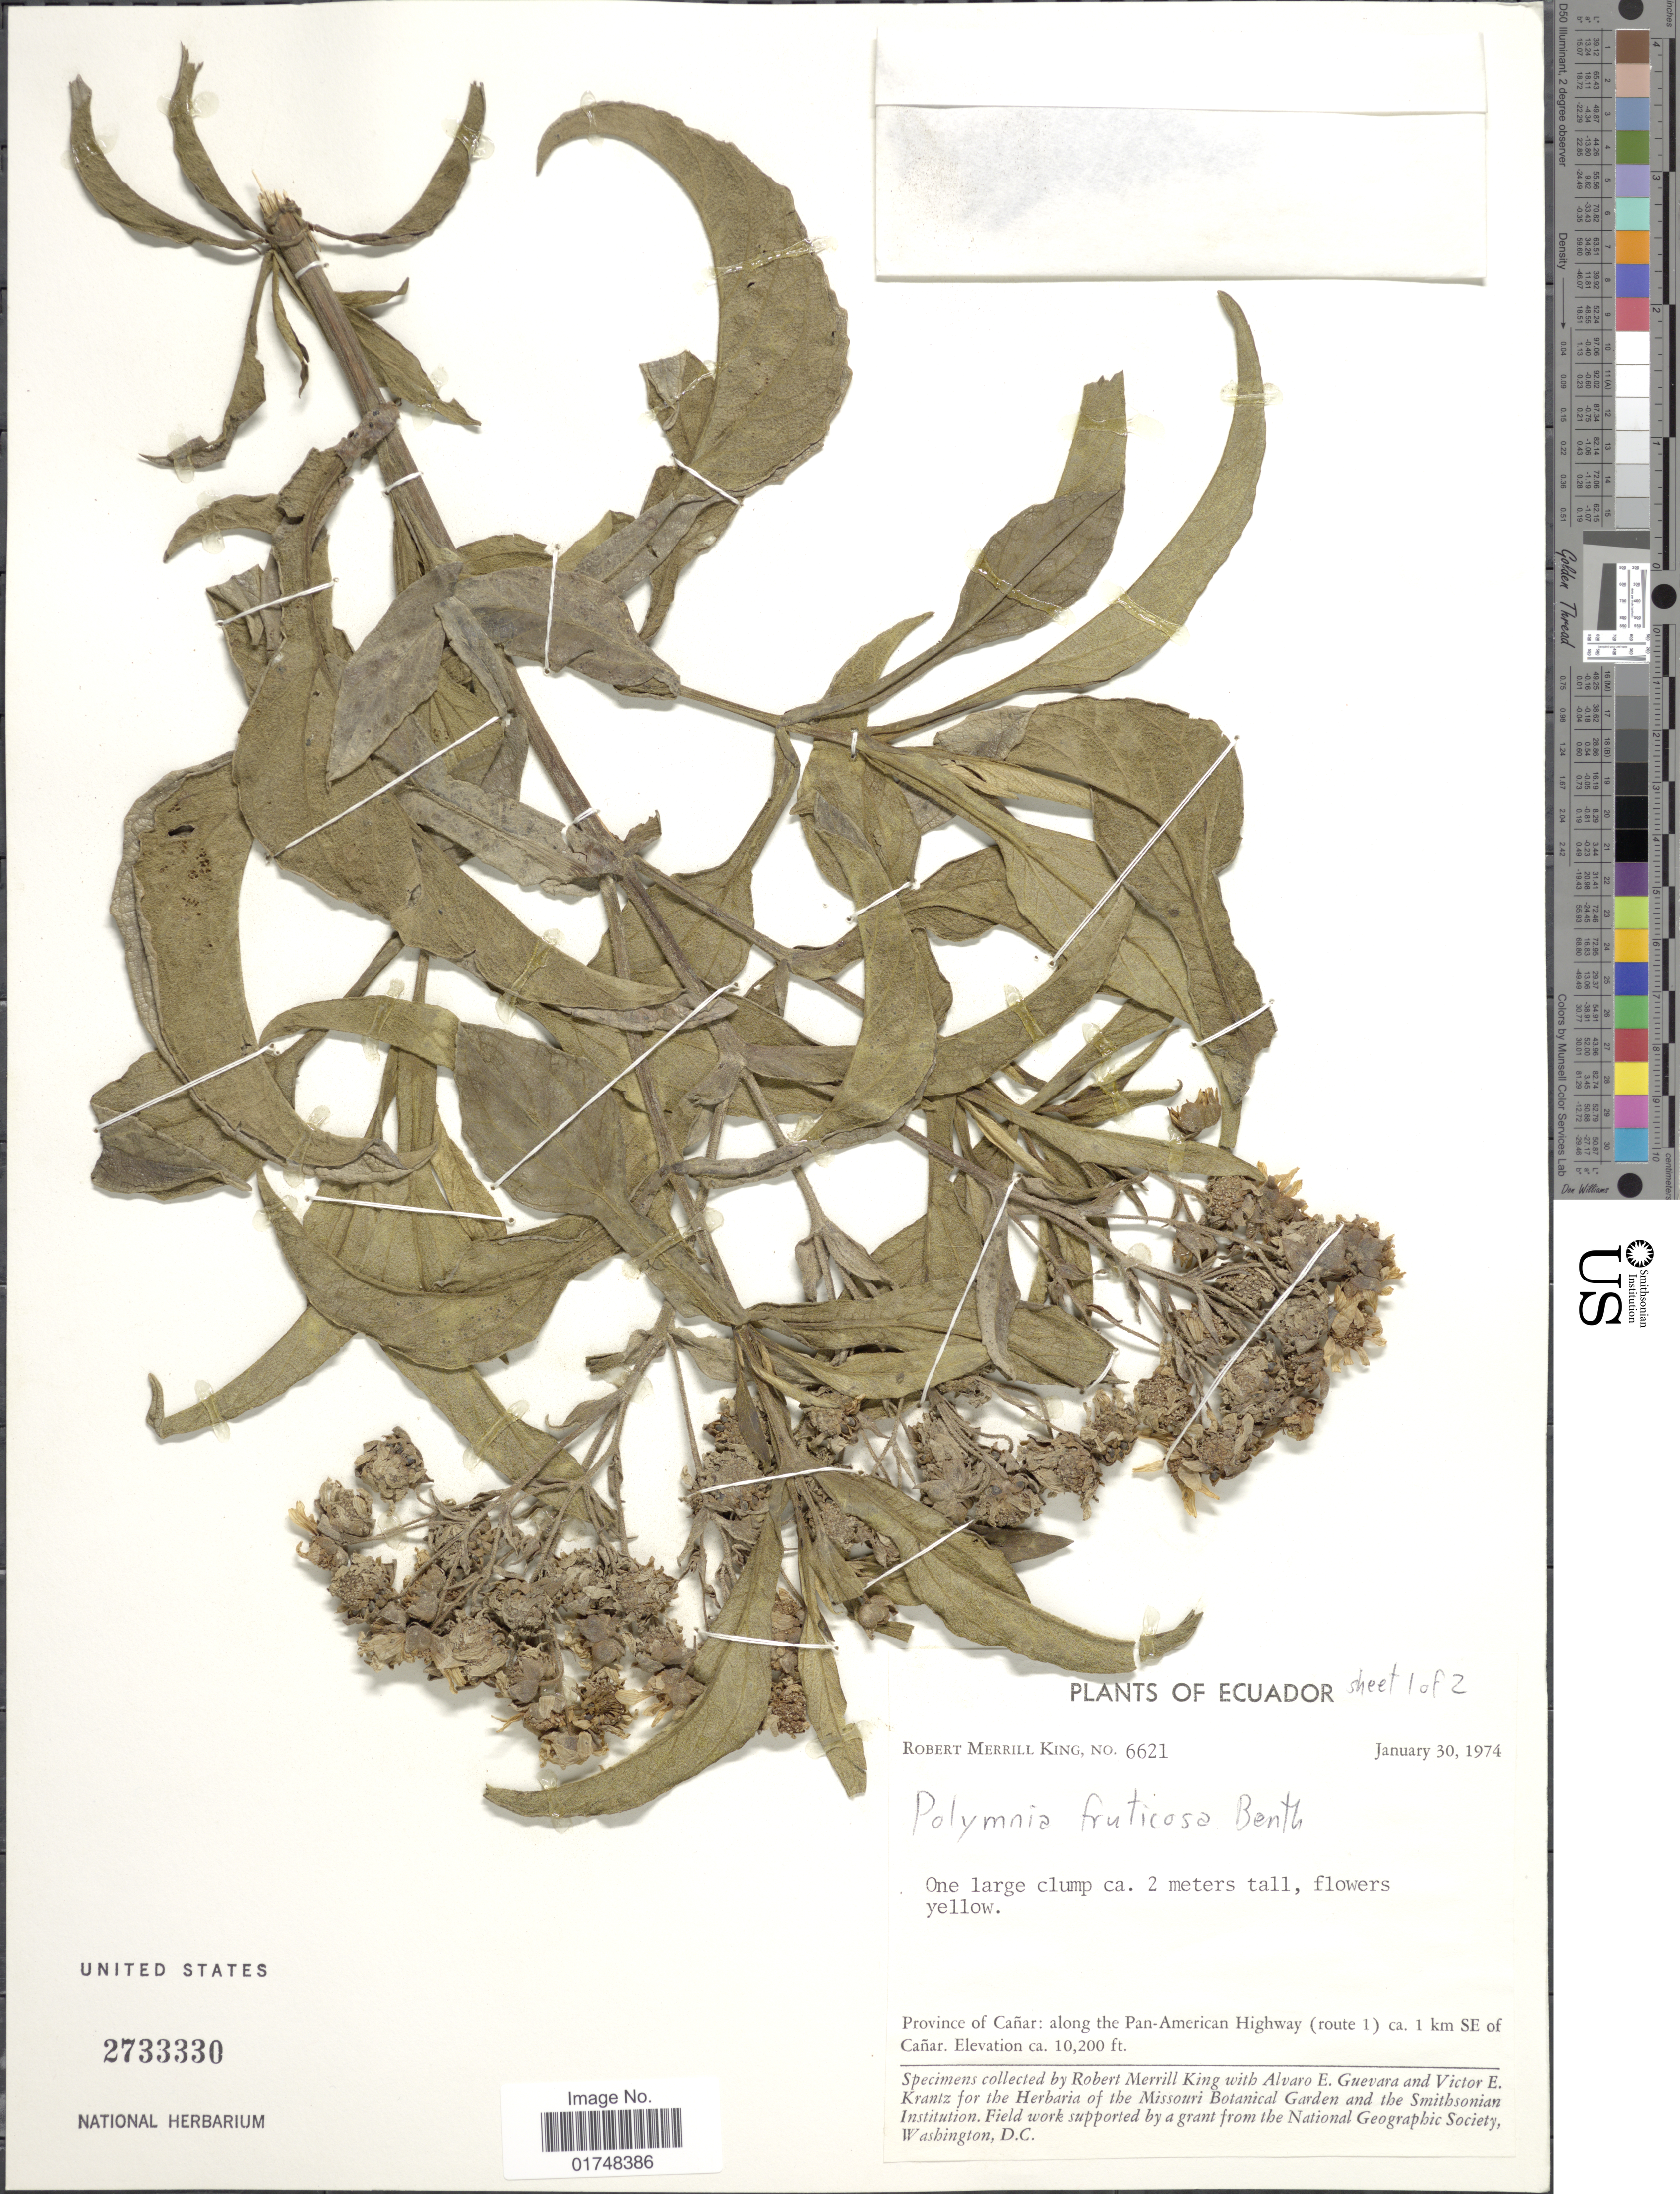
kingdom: Plantae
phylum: Tracheophyta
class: Magnoliopsida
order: Asterales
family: Asteraceae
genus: Smallanthus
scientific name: Smallanthus fruticosus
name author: (Benth.) H. Rob.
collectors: R. M. King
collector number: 6621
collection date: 1974-01-30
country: Ecuador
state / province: Cañar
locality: Along the Pan-American Highway (route 1) ca 1 km SE of Canar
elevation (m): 3109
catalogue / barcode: US 2733330